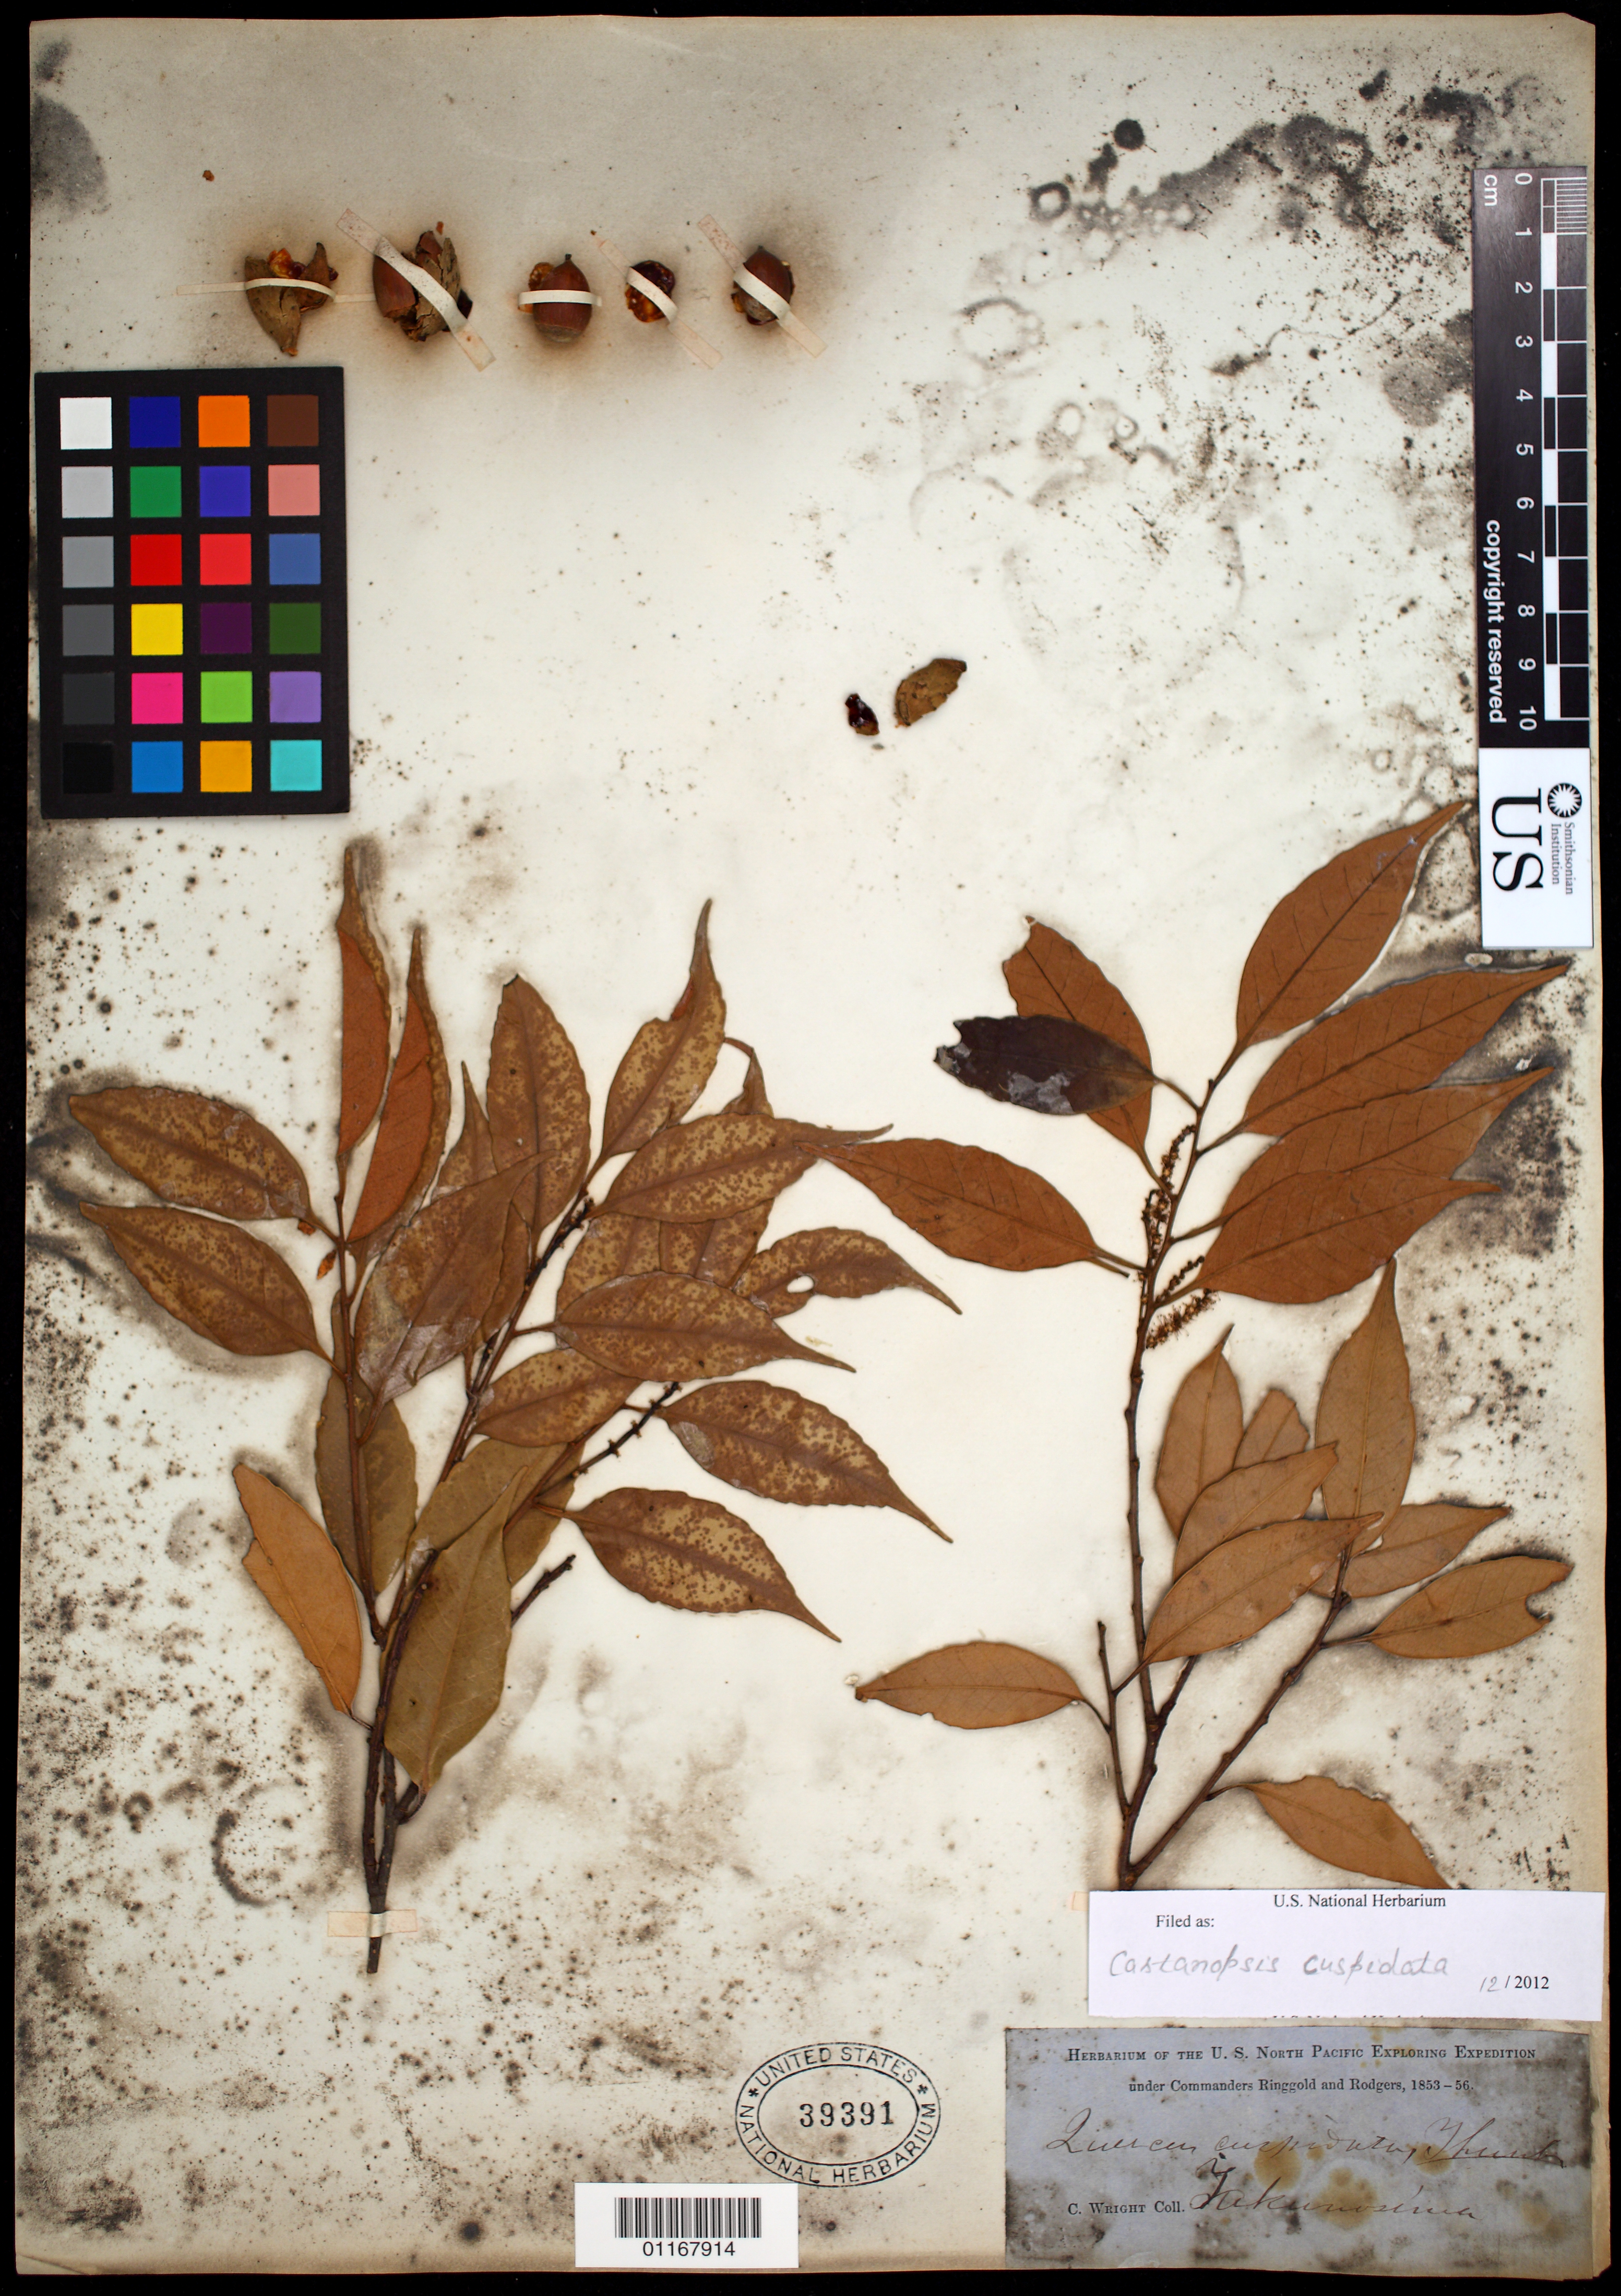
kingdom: Plantae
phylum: Tracheophyta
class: Magnoliopsida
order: Fagales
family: Fagaceae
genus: Castanopsis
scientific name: Castanopsis cuspidata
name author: (Thunb.) Schottky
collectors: C. Wright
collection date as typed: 1853 to -- --- 1856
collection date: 1853/1856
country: Japan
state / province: Hukusima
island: Honshu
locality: Fukushima.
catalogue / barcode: US 39391